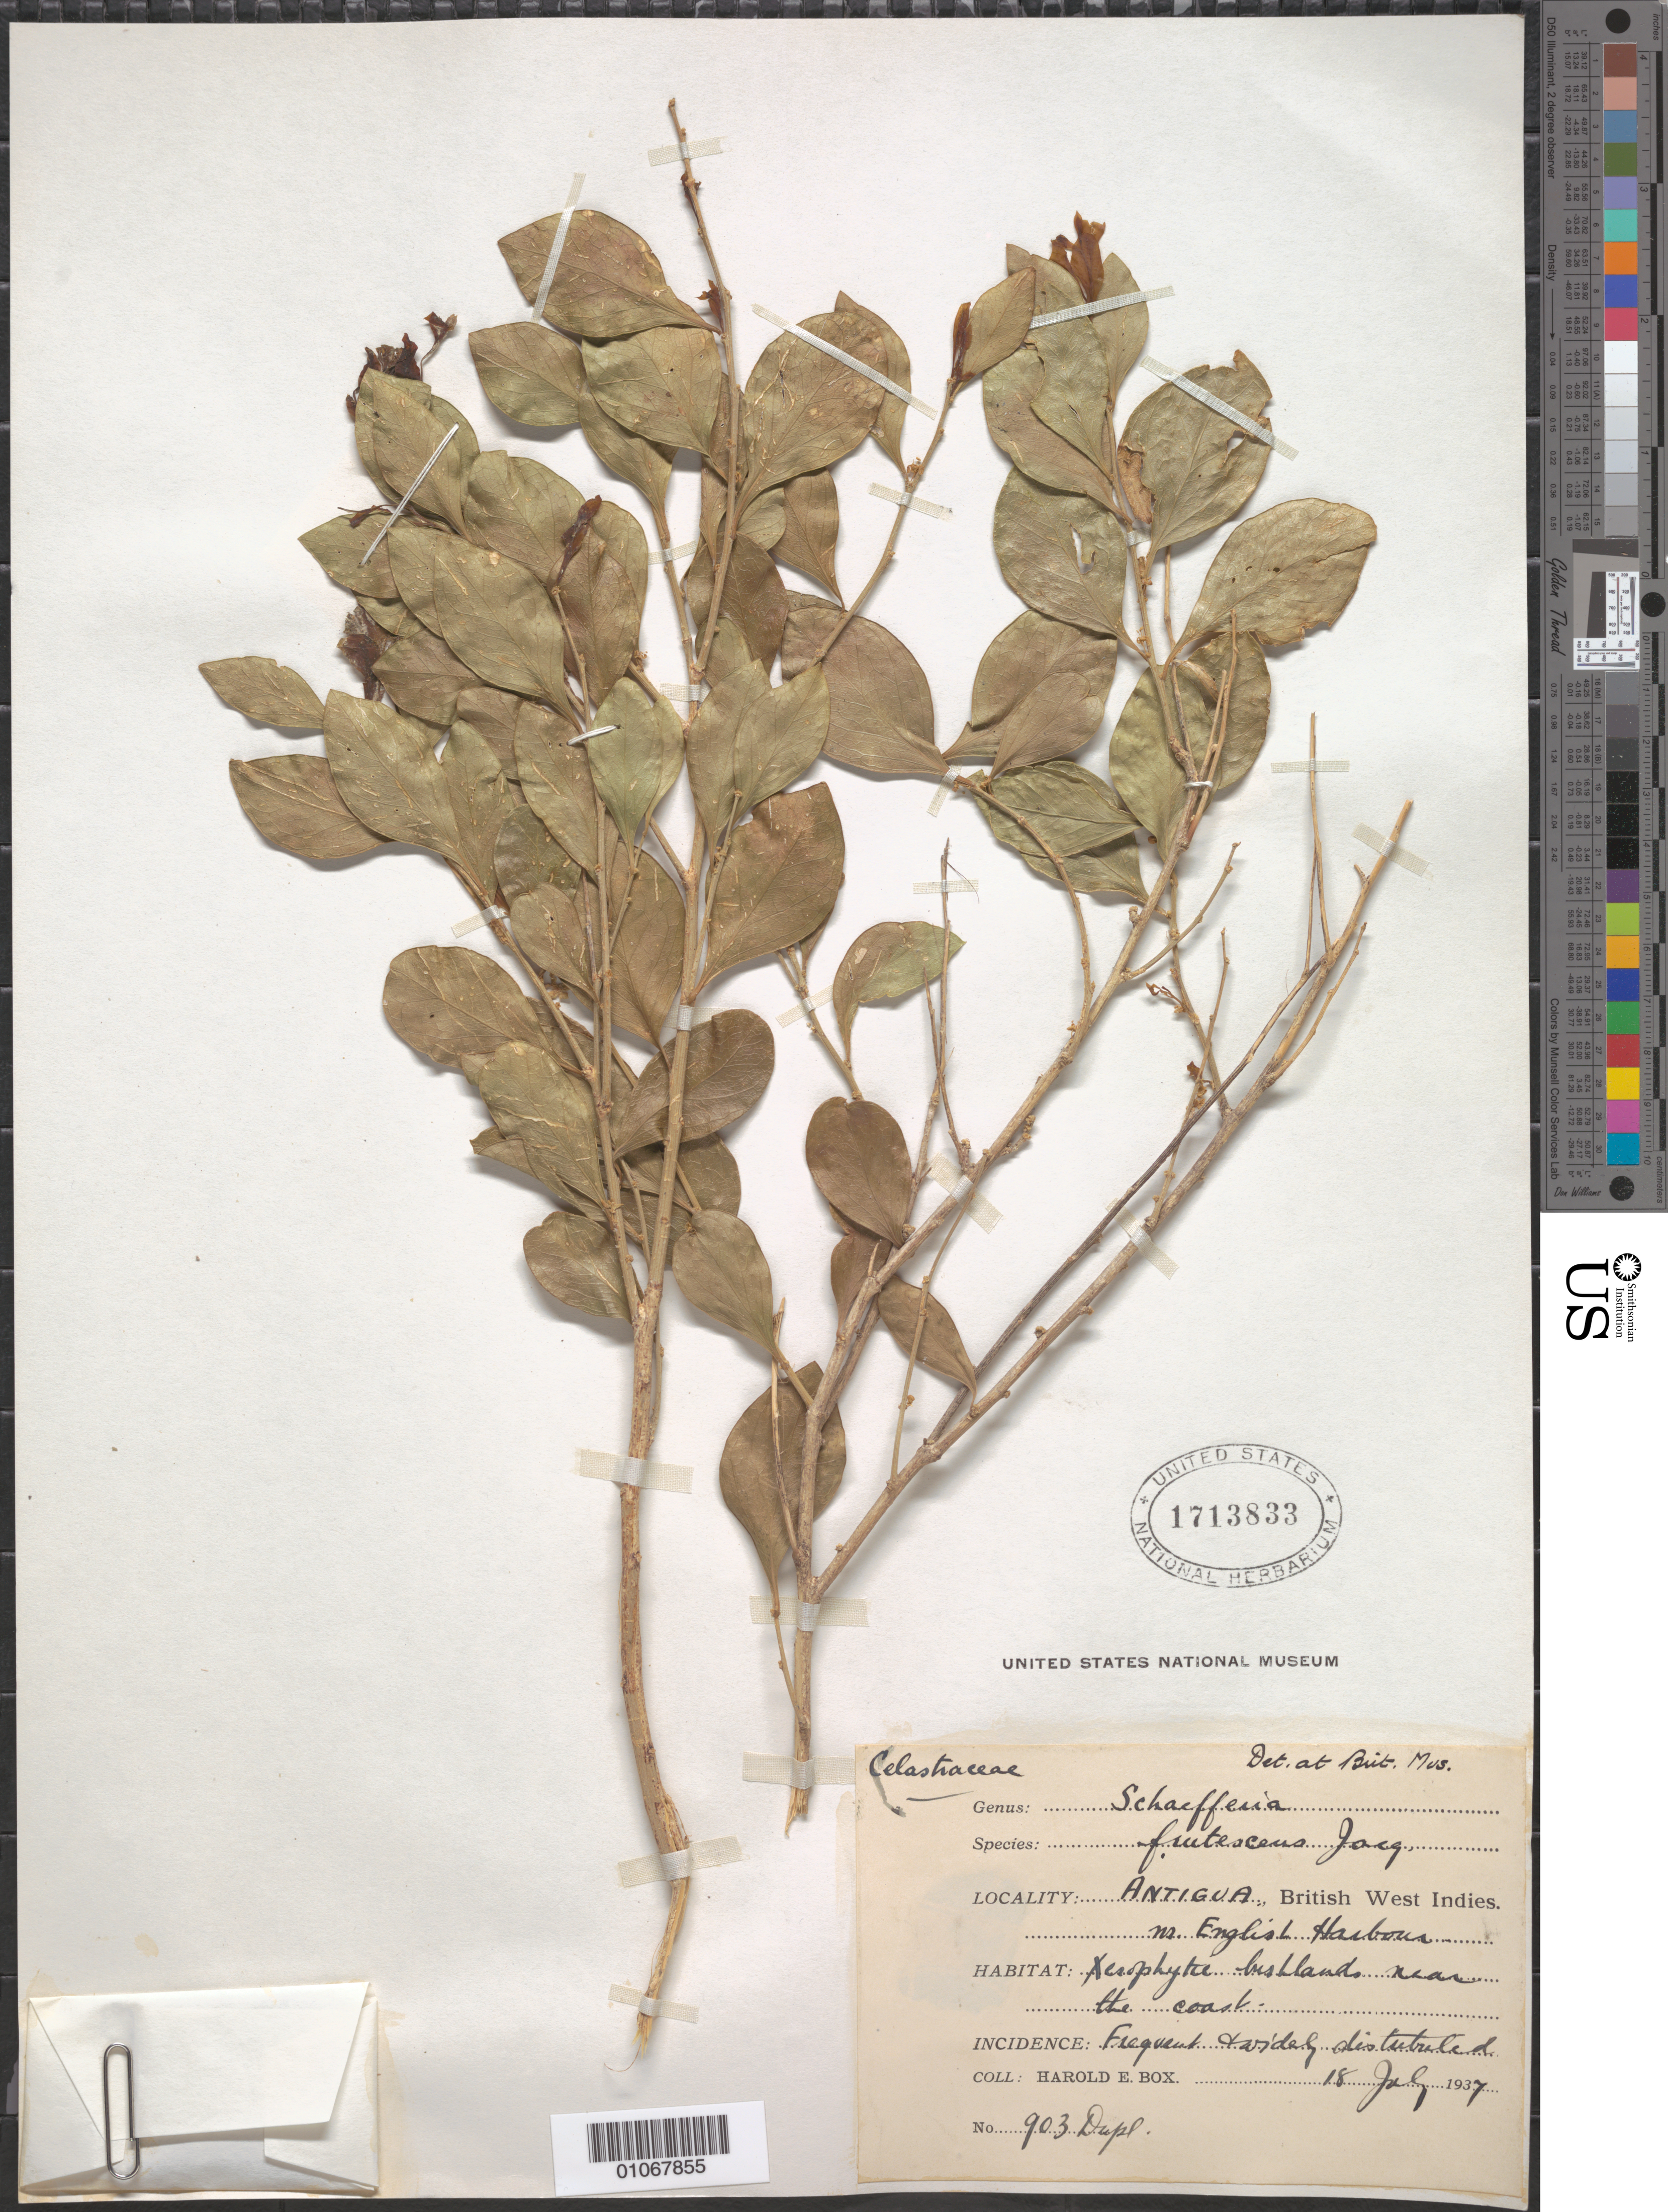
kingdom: Plantae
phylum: Tracheophyta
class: Magnoliopsida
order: Celastrales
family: Celastraceae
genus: Schaefferia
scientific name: Schaefferia frutescens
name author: Jacq.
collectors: H. E. Box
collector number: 903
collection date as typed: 18 Jul 1937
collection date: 1937-07-18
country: Antigua and Barbuda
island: Antigua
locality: English Harbour, Xerophytic land near the coast.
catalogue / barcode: US 1713833